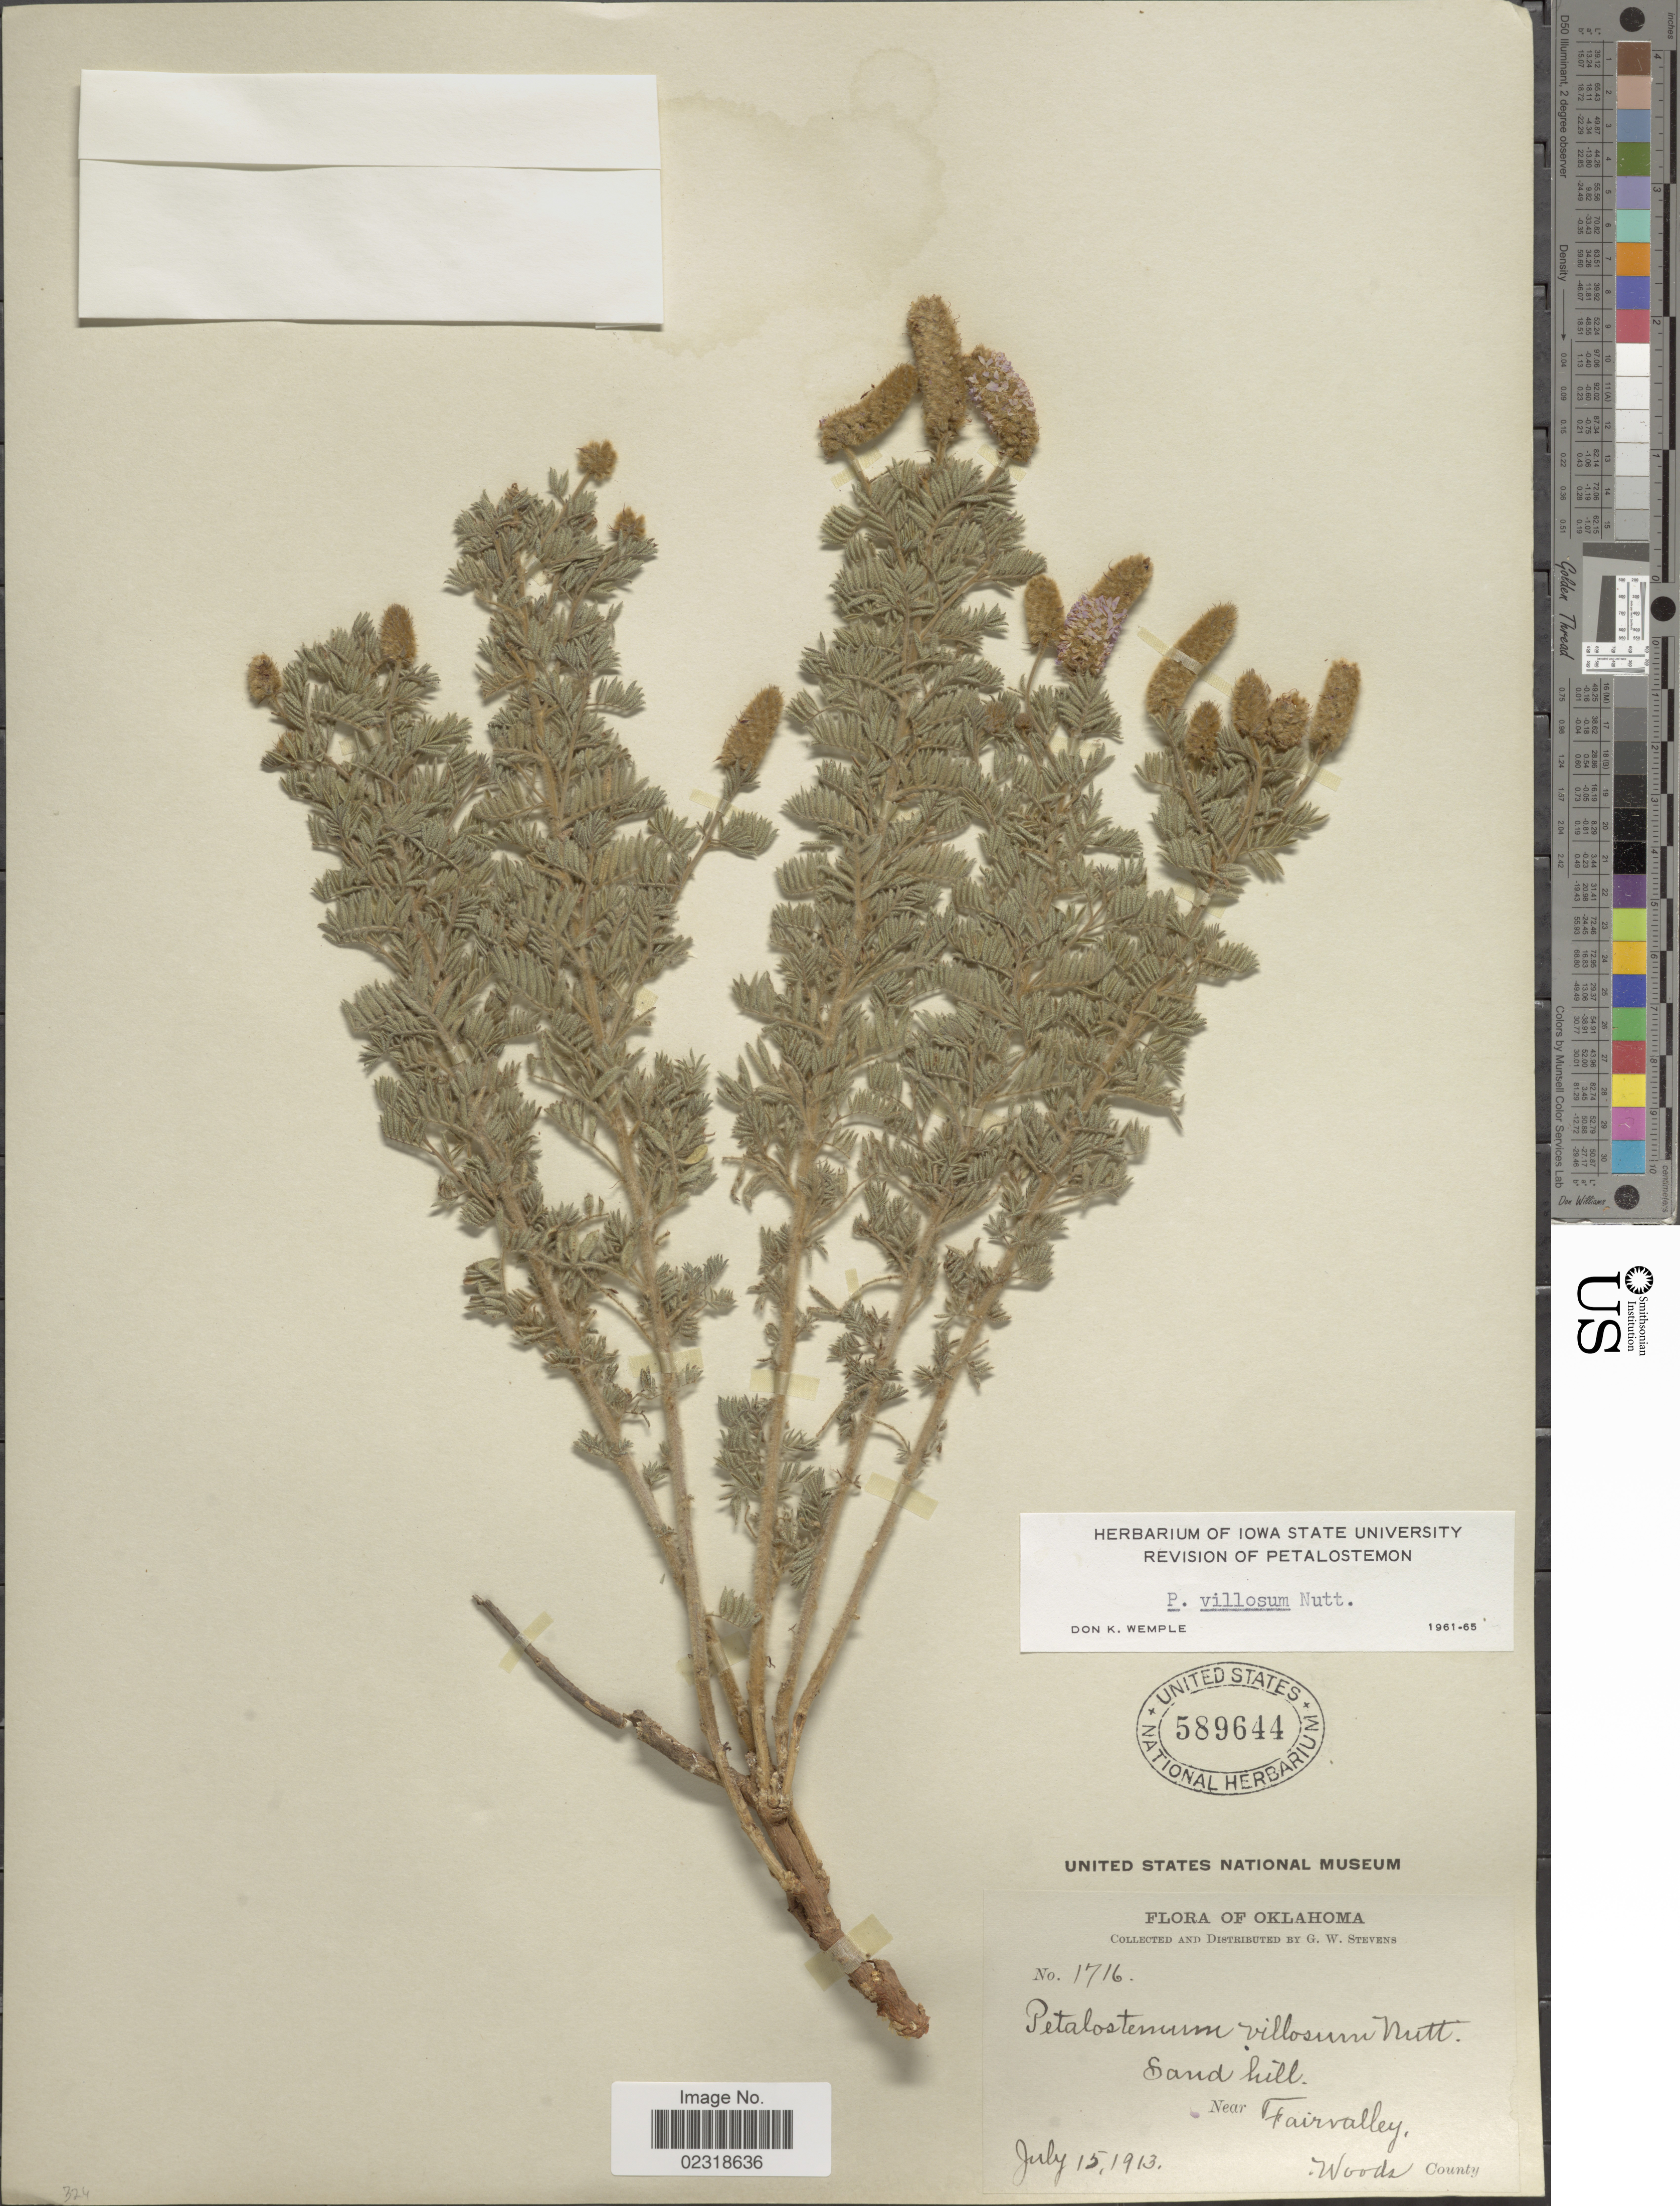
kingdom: Plantae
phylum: Tracheophyta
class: Magnoliopsida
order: Fabales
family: Fabaceae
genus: Dalea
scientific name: Dalea villosa var. villosa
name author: (Nutt.) Spreng.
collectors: G. W. Stevens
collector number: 1716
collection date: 1913-07-15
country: United States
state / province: Oklahoma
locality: Sand hill, near Fairvalley, woods County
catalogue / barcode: US 589644